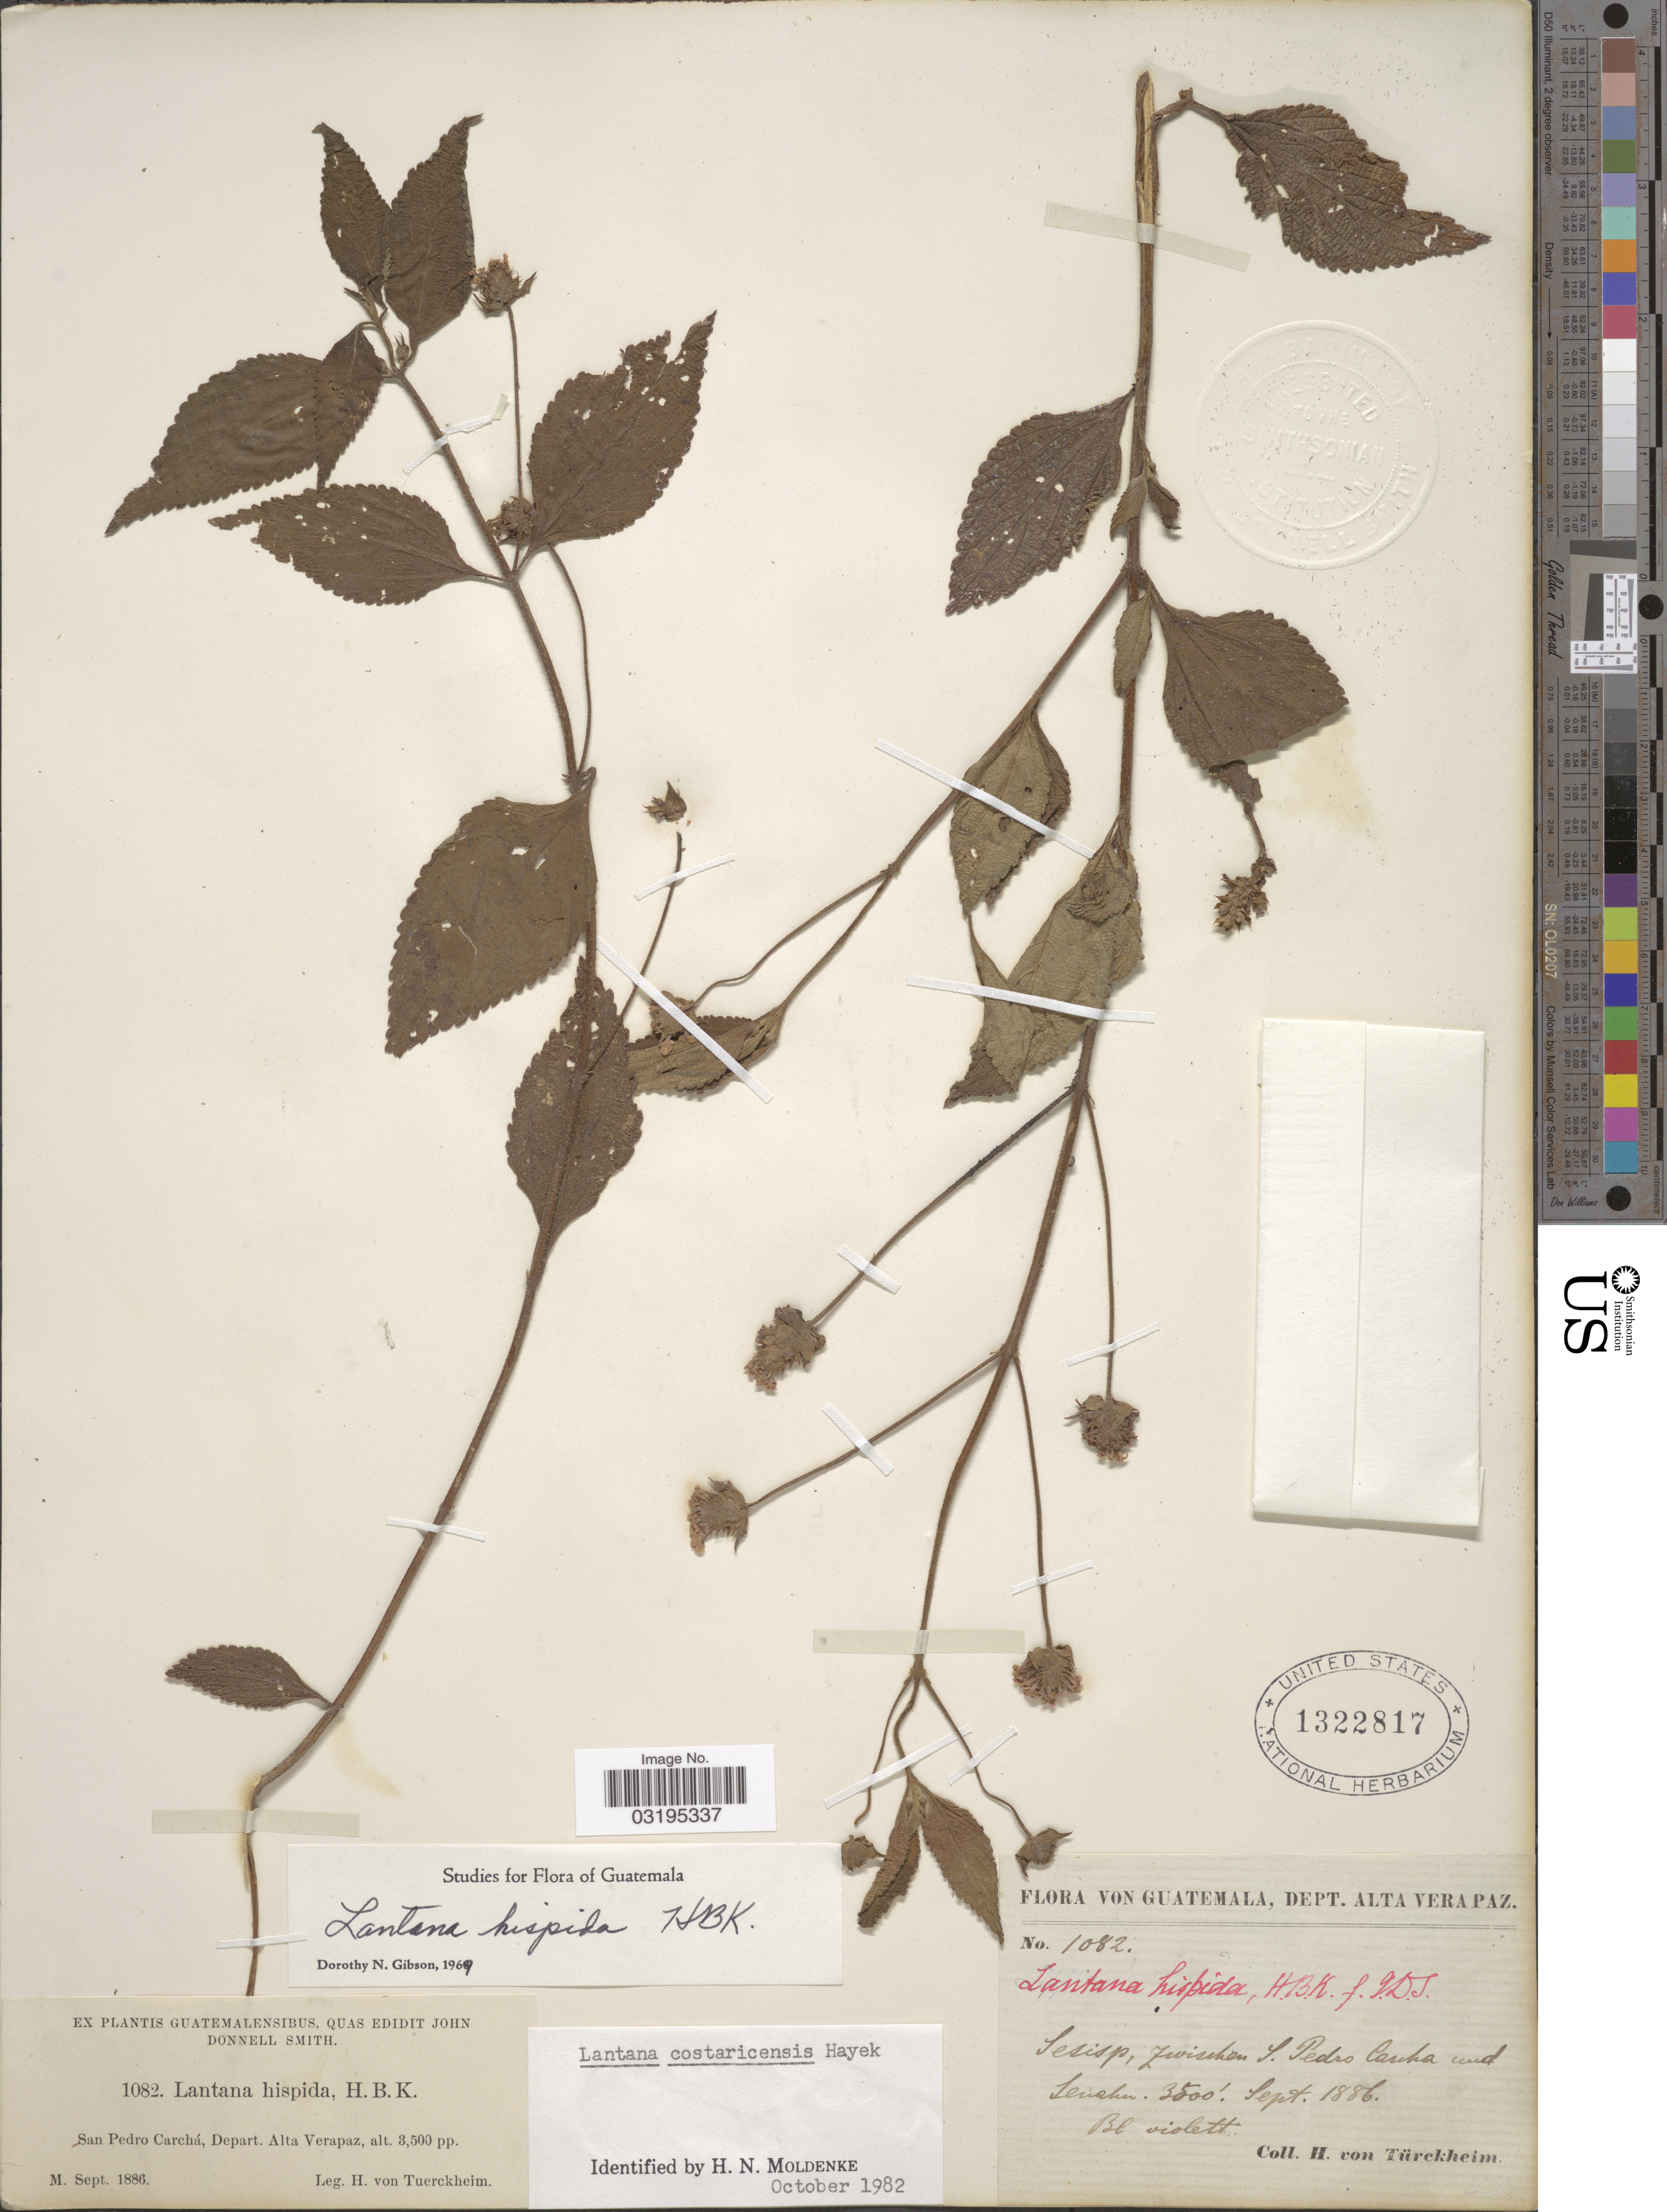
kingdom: Plantae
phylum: Tracheophyta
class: Magnoliopsida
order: Lamiales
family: Verbenaceae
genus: Lantana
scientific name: Lantana costaricensis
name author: Hayek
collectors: H. von Türckheim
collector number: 1082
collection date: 1886-09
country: Guatemala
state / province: Alta Verapaz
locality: Sesisp, zwischen S. Pedro Carcha und Senahu [Sesisp, between San Pedro Carchá and Senahú]. Depart. Alta Verapaz.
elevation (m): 1067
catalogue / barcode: US 1322817